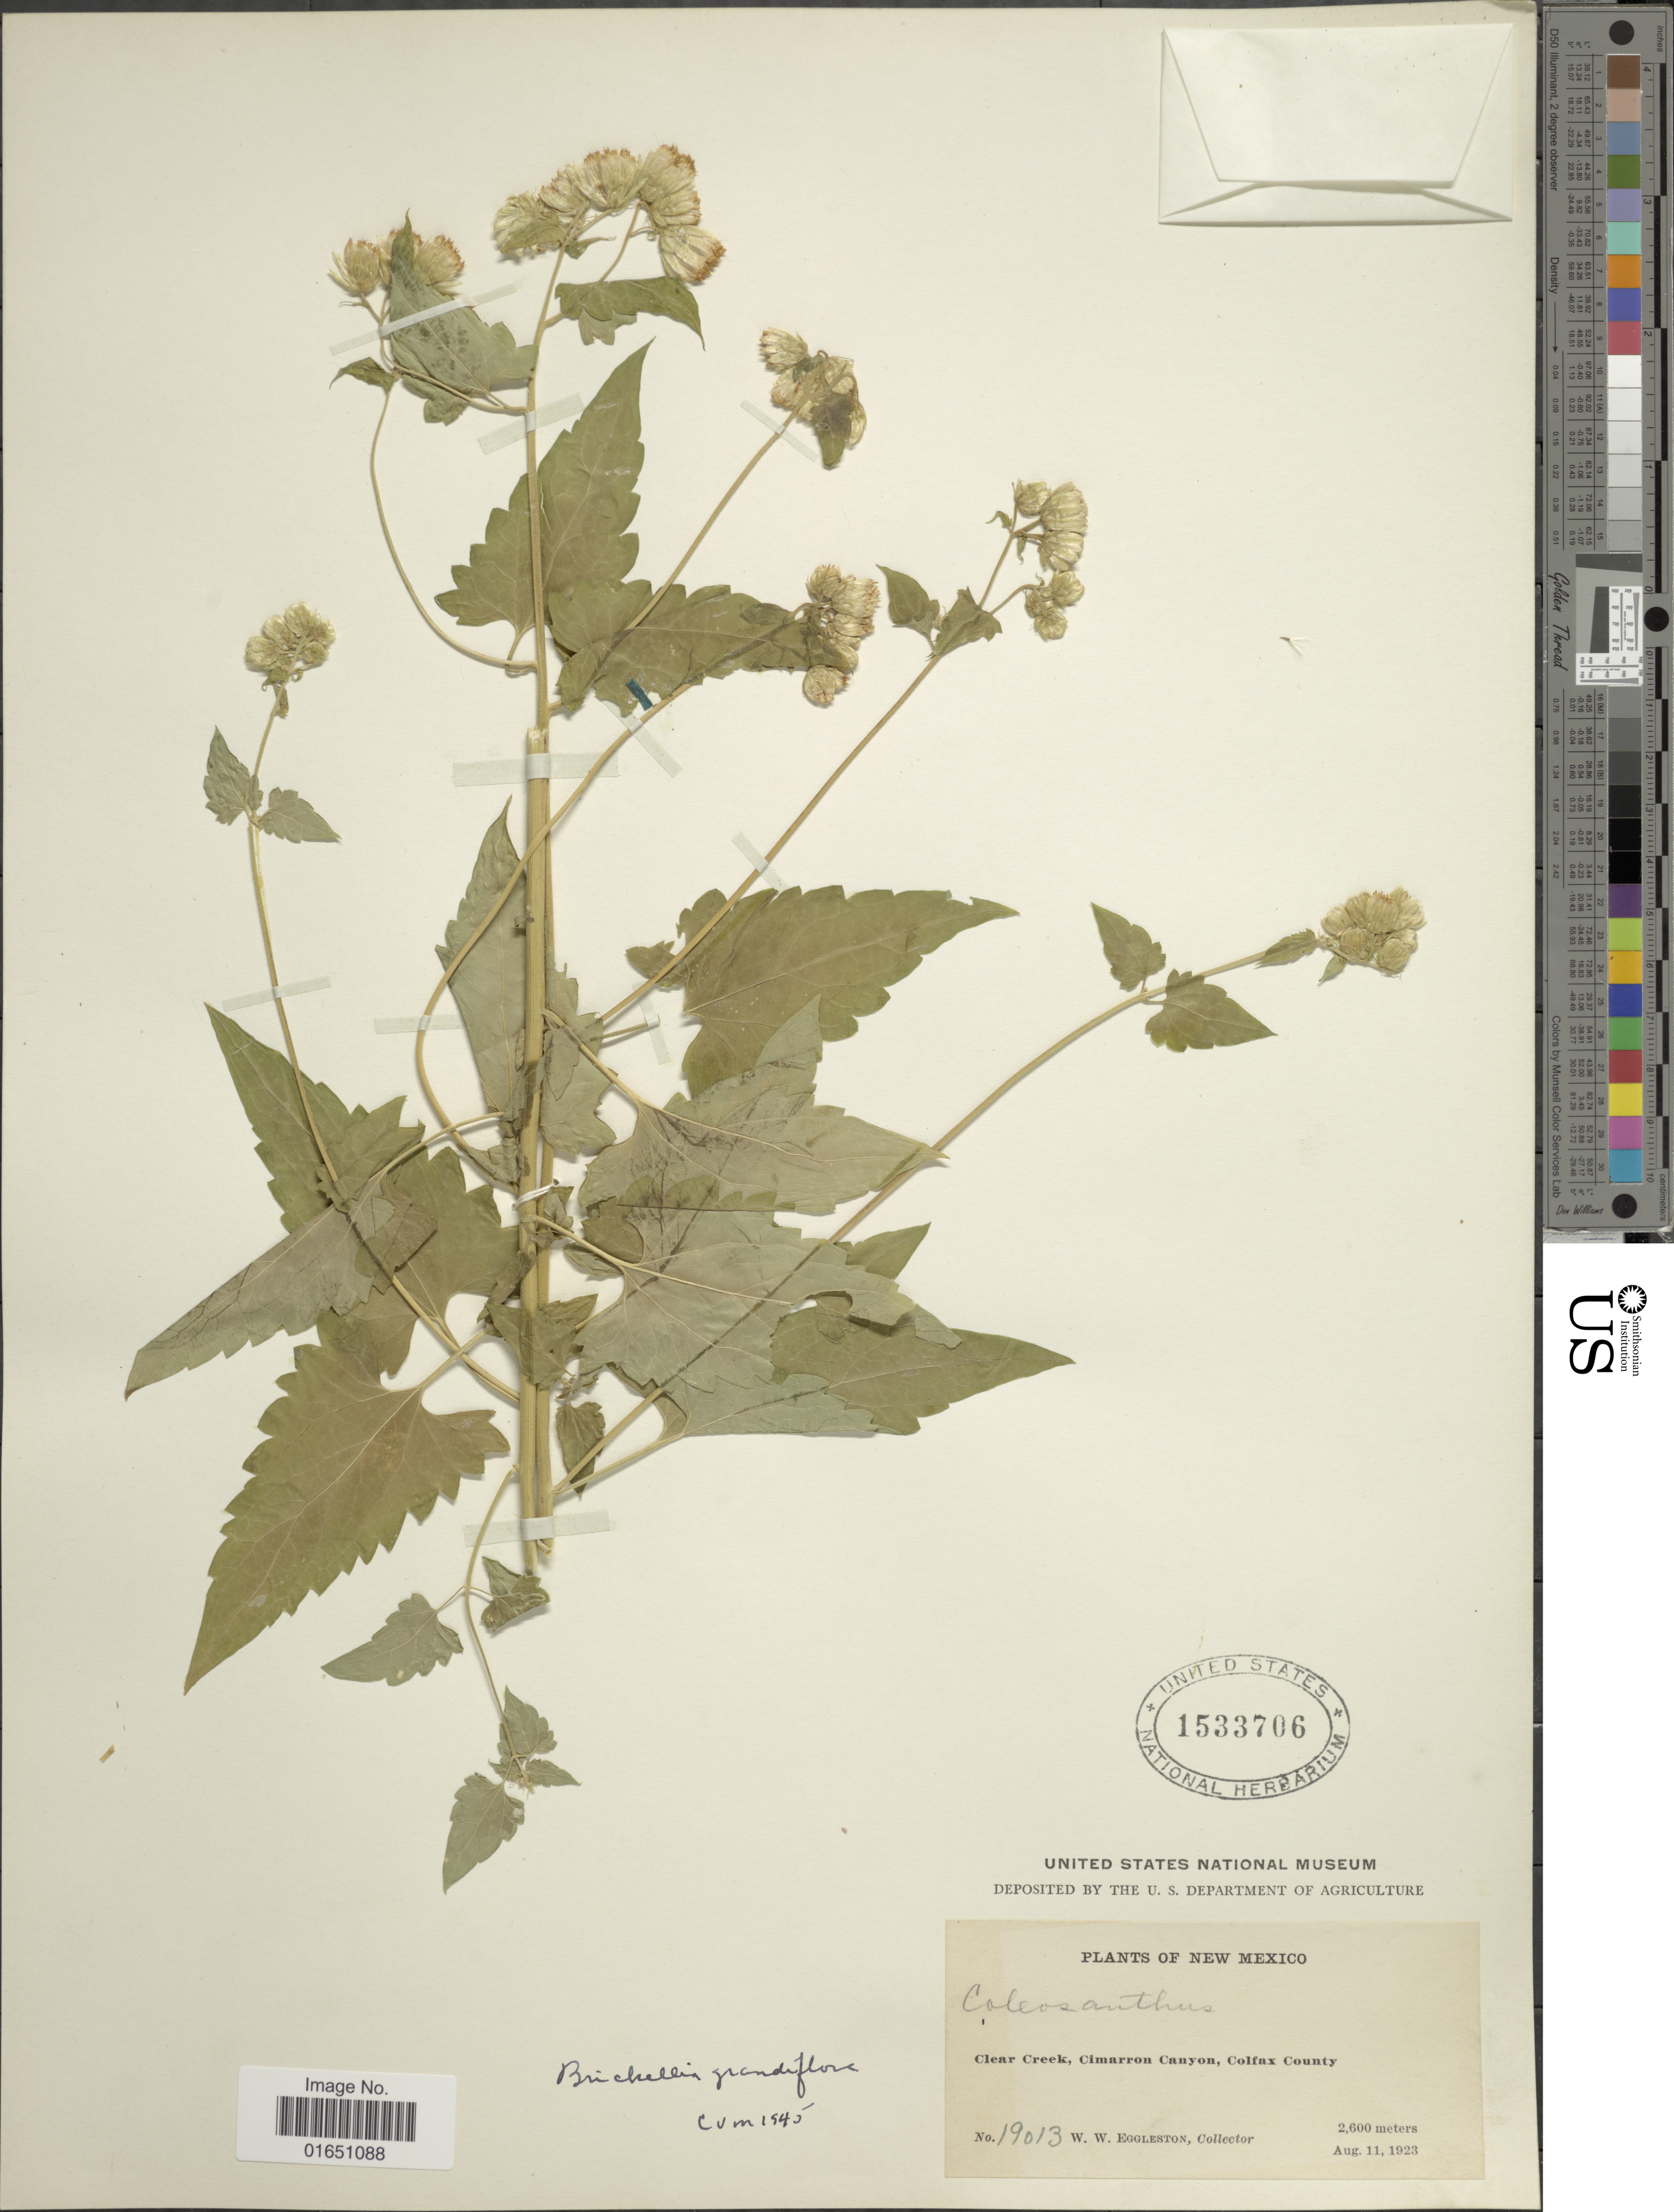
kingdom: Plantae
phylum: Tracheophyta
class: Magnoliopsida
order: Asterales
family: Asteraceae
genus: Brickellia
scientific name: Brickellia grandiflora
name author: (Hook.) Nutt.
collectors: W. W. Eggleston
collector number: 19013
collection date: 1923-08-11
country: United States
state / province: New Mexico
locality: Clear Creek, Cimarron Canyon, Colfax County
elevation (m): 2600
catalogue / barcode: US 1533706